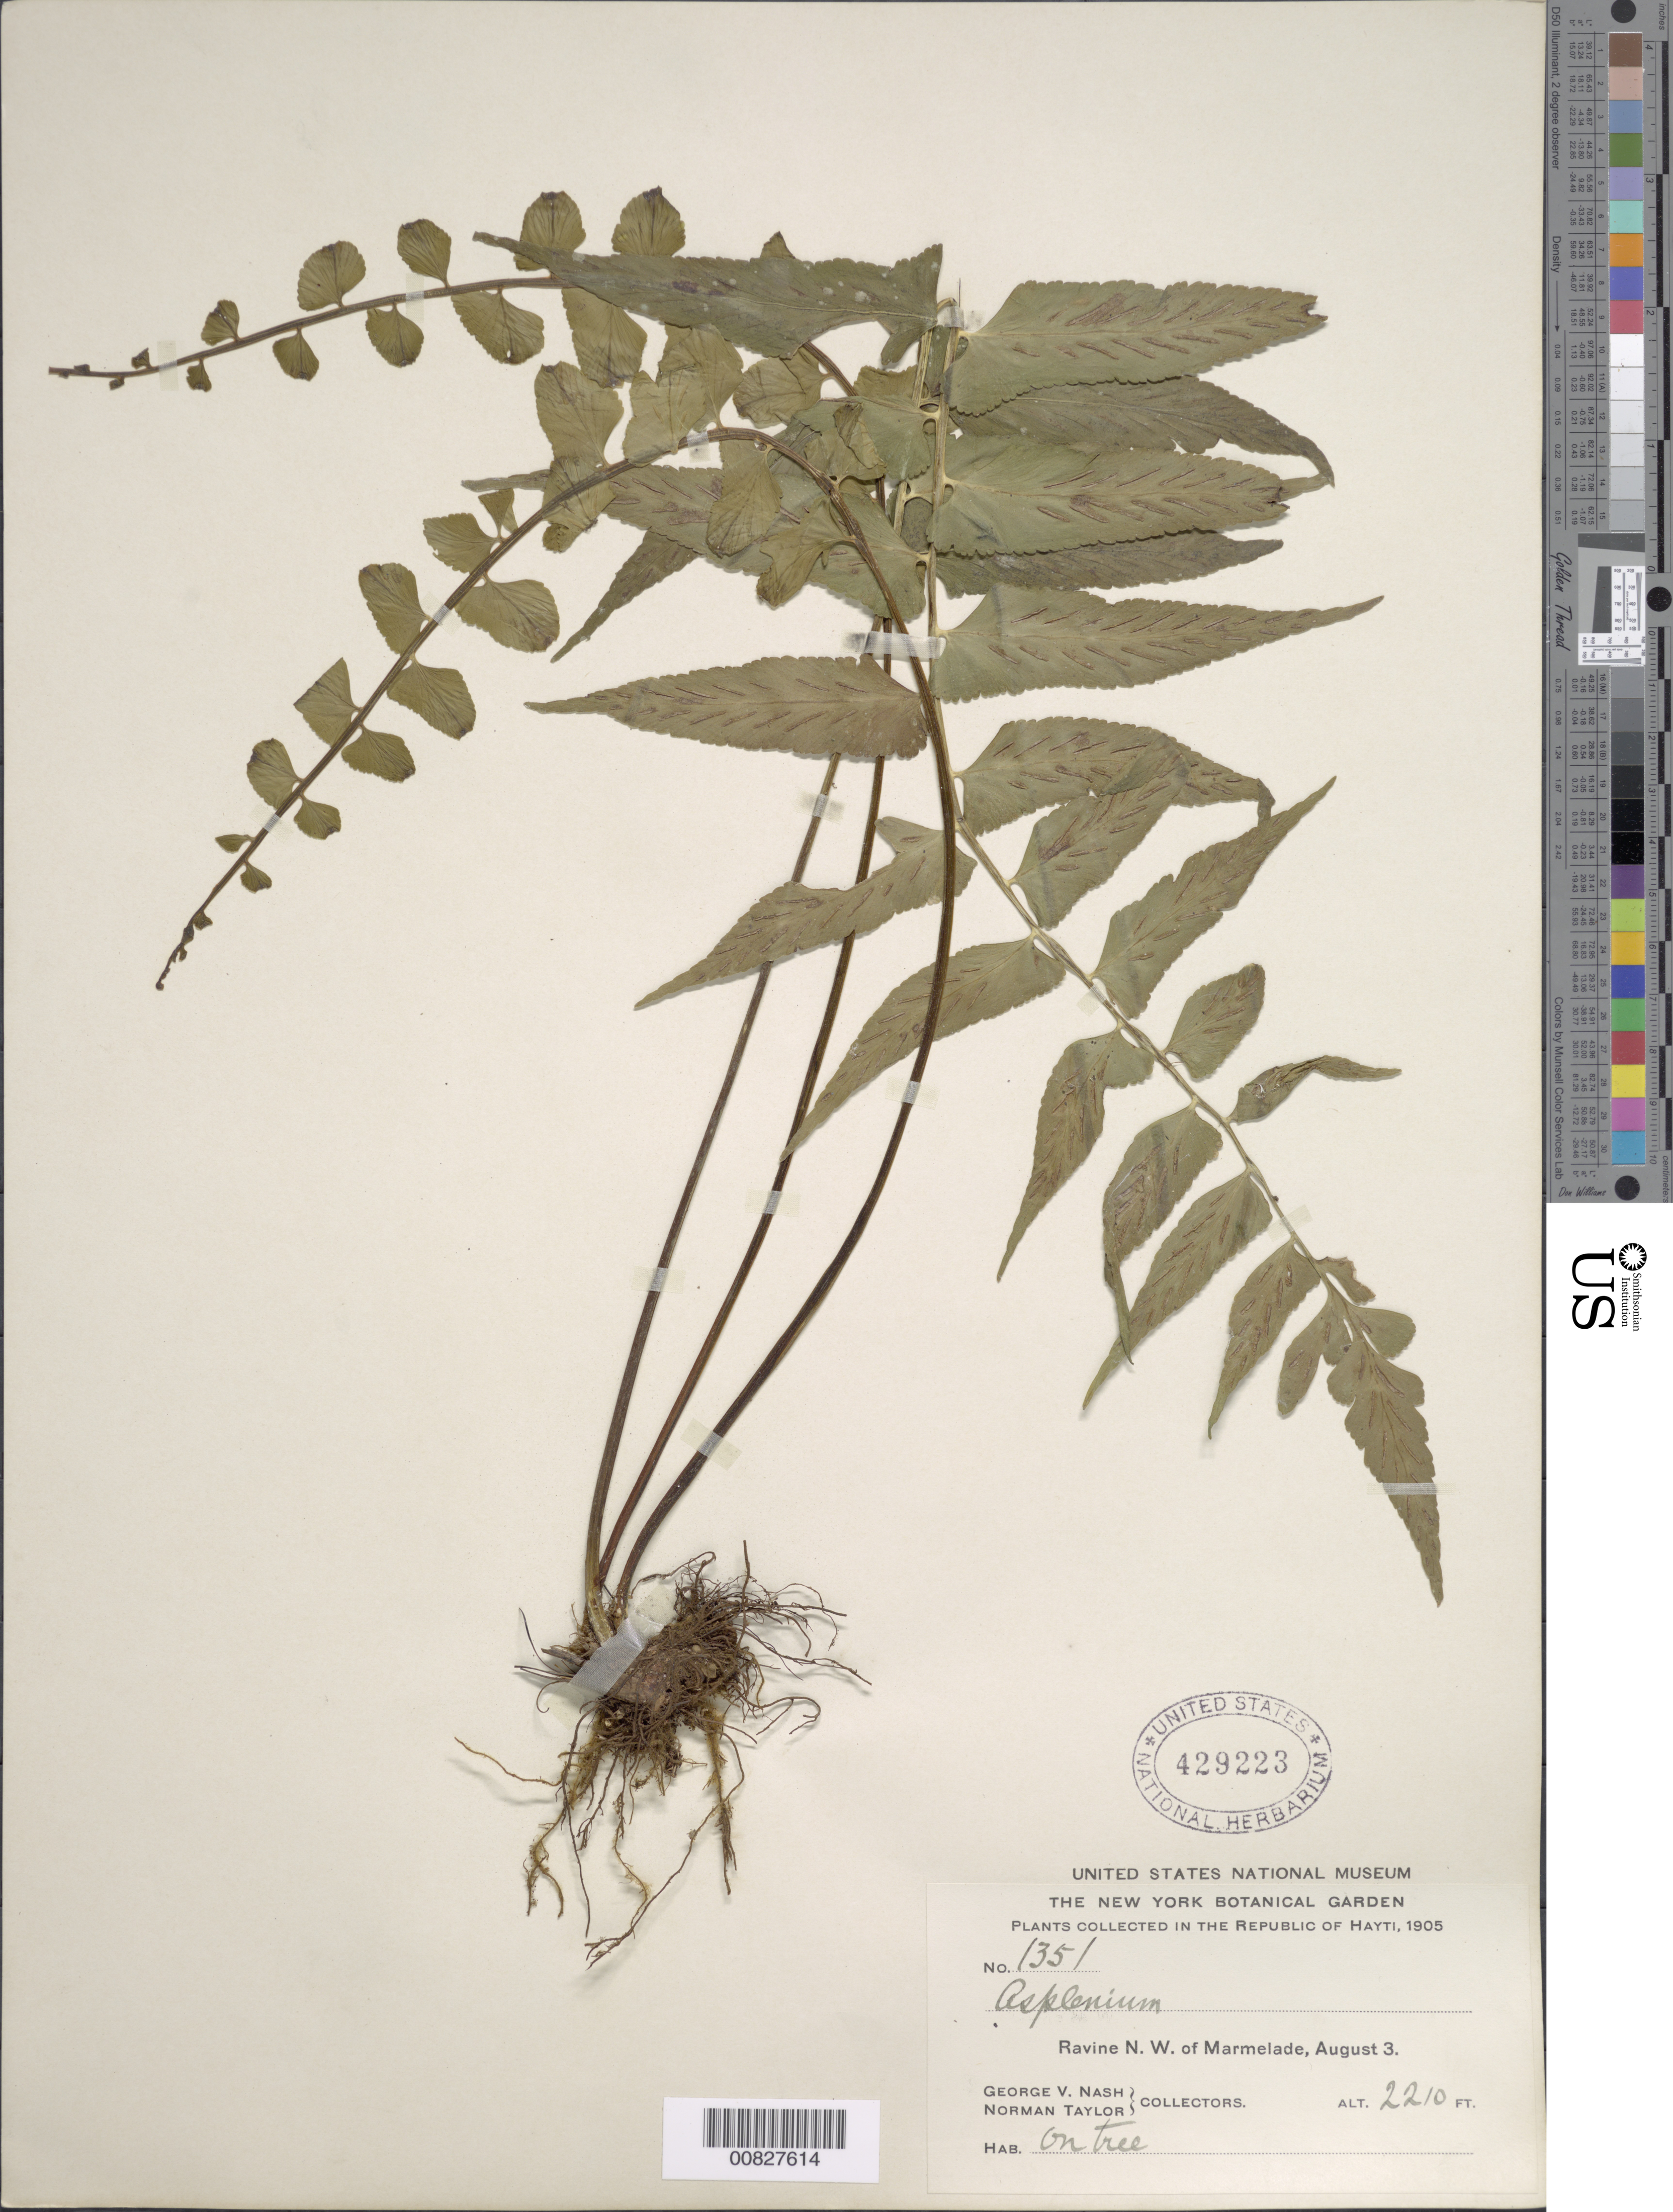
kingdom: Plantae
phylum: Tracheophyta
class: Polypodiopsida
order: Polypodiales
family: Aspleniaceae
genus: Asplenium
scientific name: Asplenium salicifolium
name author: L.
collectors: G. V. Nash & N. Taylor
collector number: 1351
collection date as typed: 03 Aug 1905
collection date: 1905-08-03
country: Haiti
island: Hispaniola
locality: Marmelade, NW of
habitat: Ravine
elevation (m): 674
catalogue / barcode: US 429223